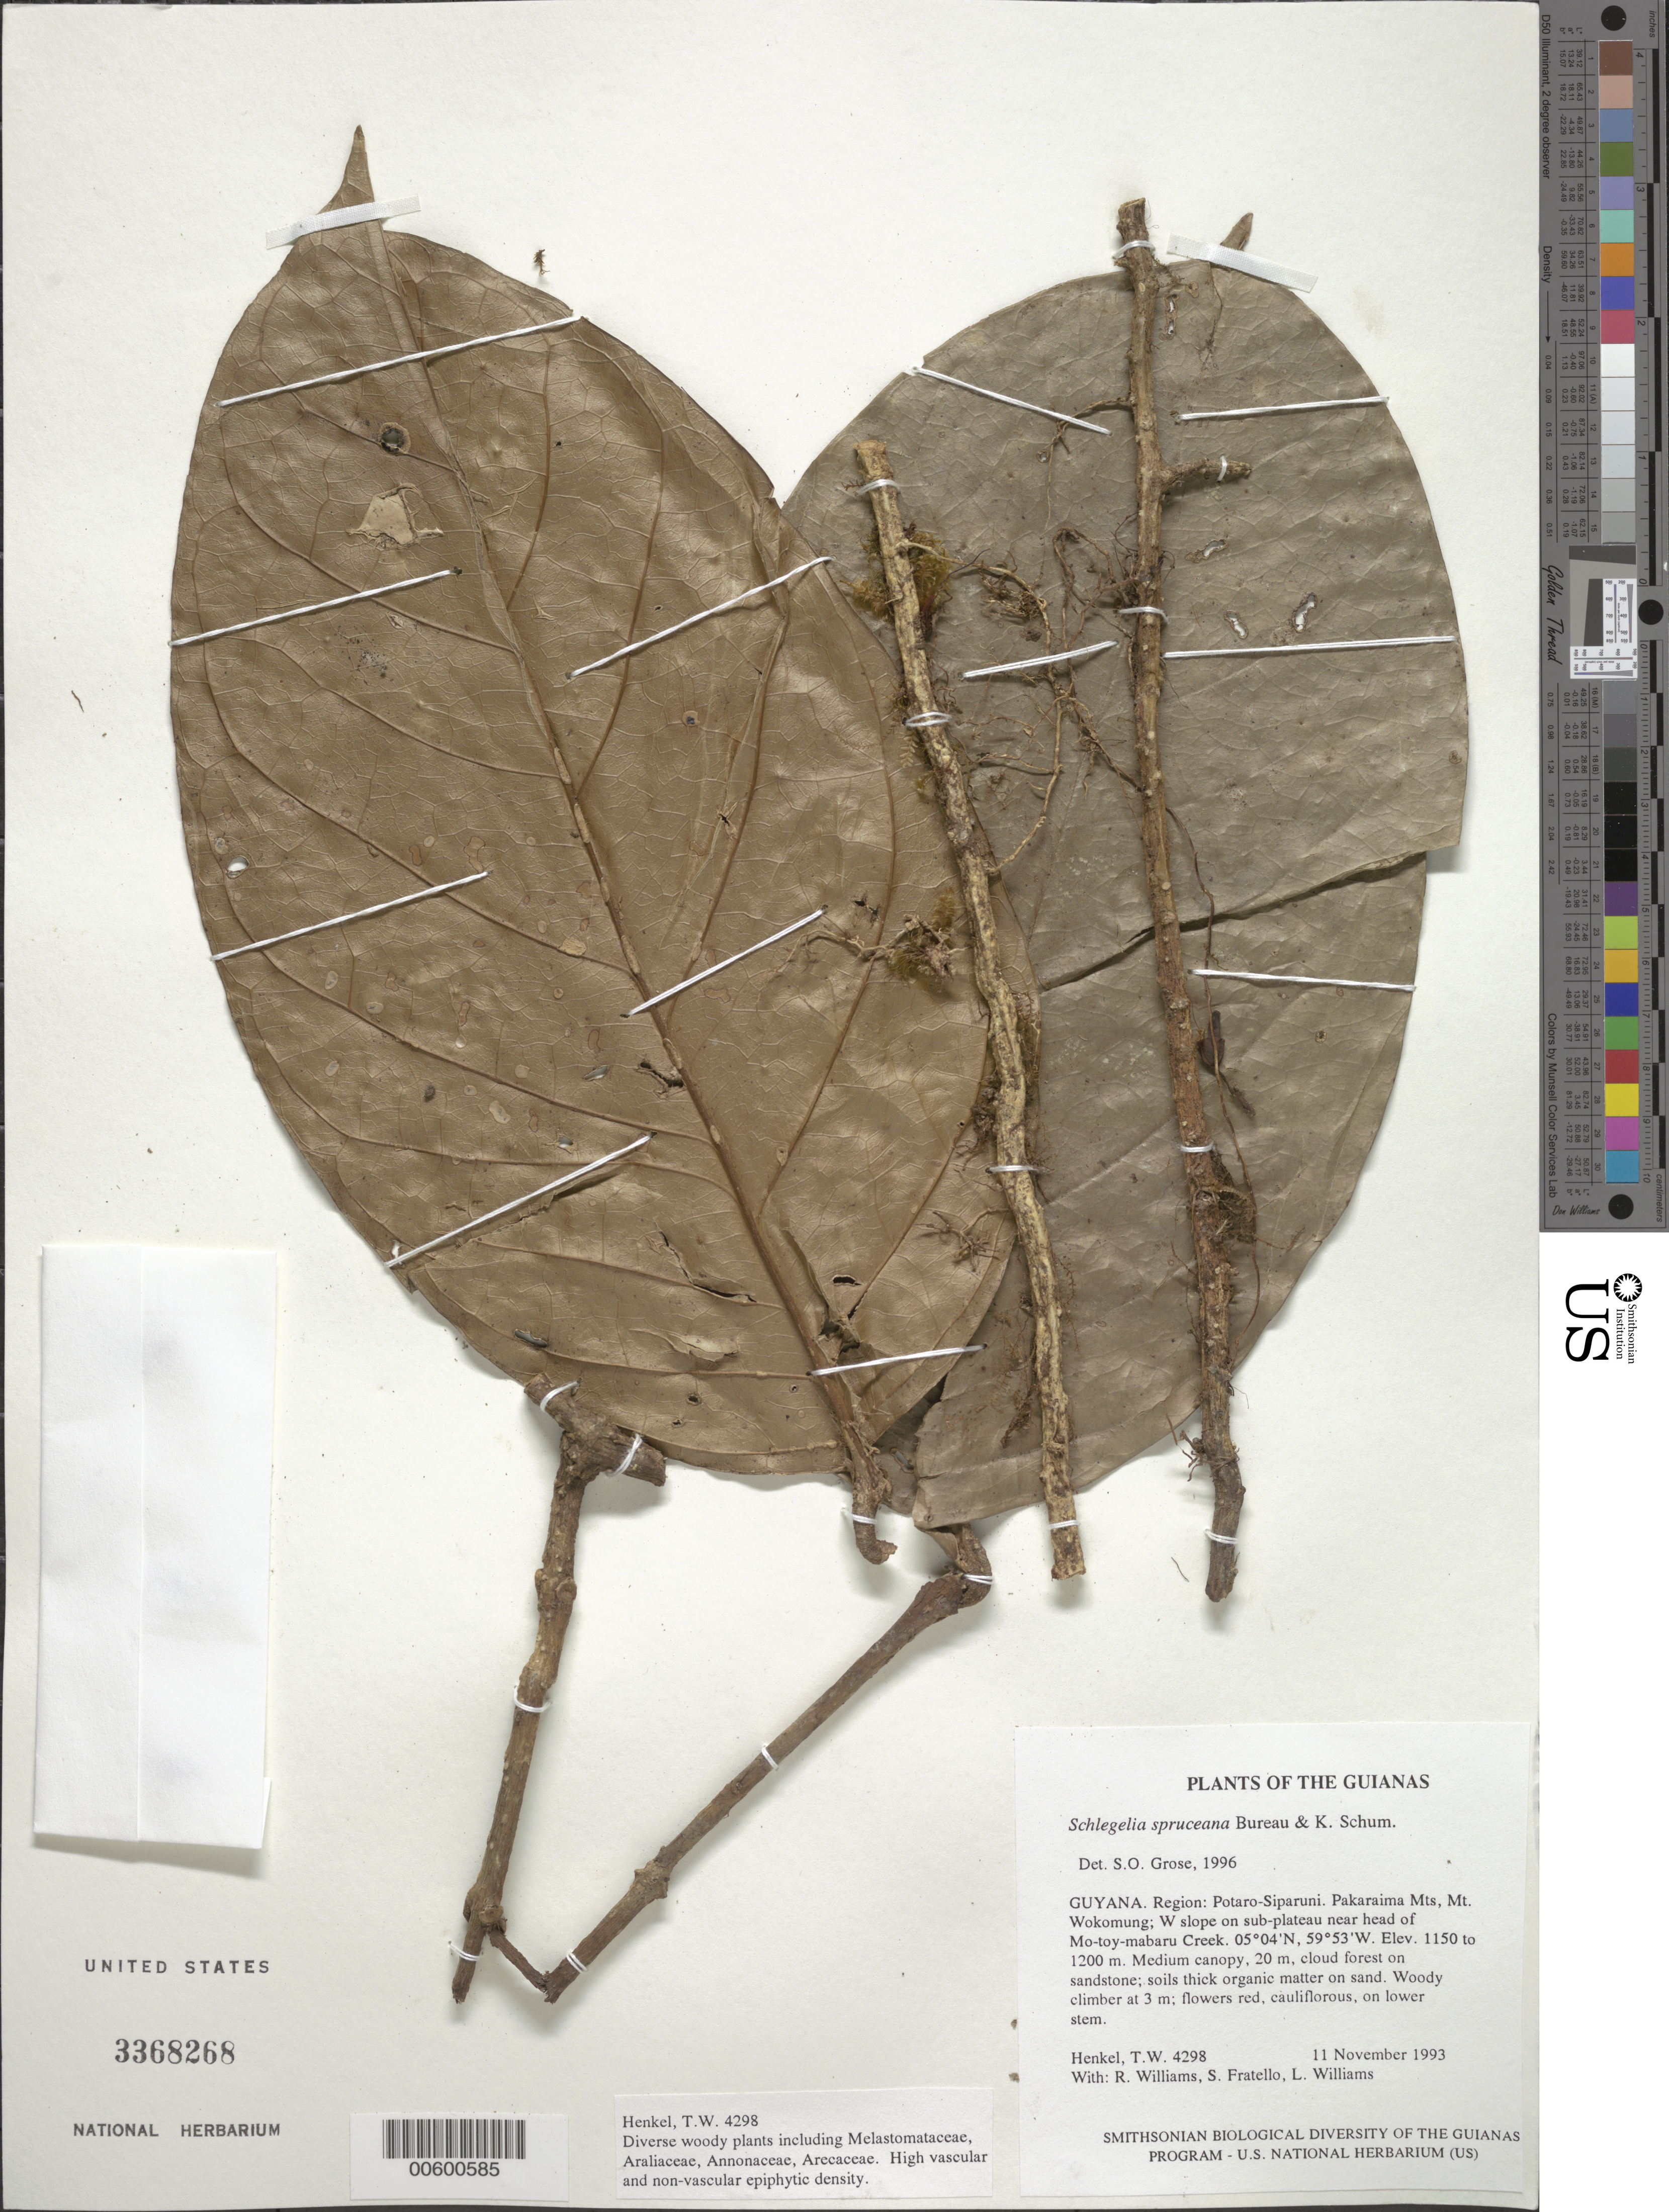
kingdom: Plantae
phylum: Tracheophyta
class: Magnoliopsida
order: Lamiales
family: Schlegeliaceae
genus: Schlegelia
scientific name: Schlegelia spruceana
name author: Bureau & K. Schum.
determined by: Grose, S. O.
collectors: T. Henkel, R. Williams, S. Fratello & L. Williams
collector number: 4298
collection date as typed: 11 November 1993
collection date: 1993-11-11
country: Guyana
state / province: Potaro-Siparuni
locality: Pakaraima Mts, Mt. Wokomung; W slope on sub-plateau near head of Mo-toy-mabaru Creek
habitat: Medium canopy, 20 m, cloud forest on sandstone; soils thick organic matter on sand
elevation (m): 1150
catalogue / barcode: US 3368268